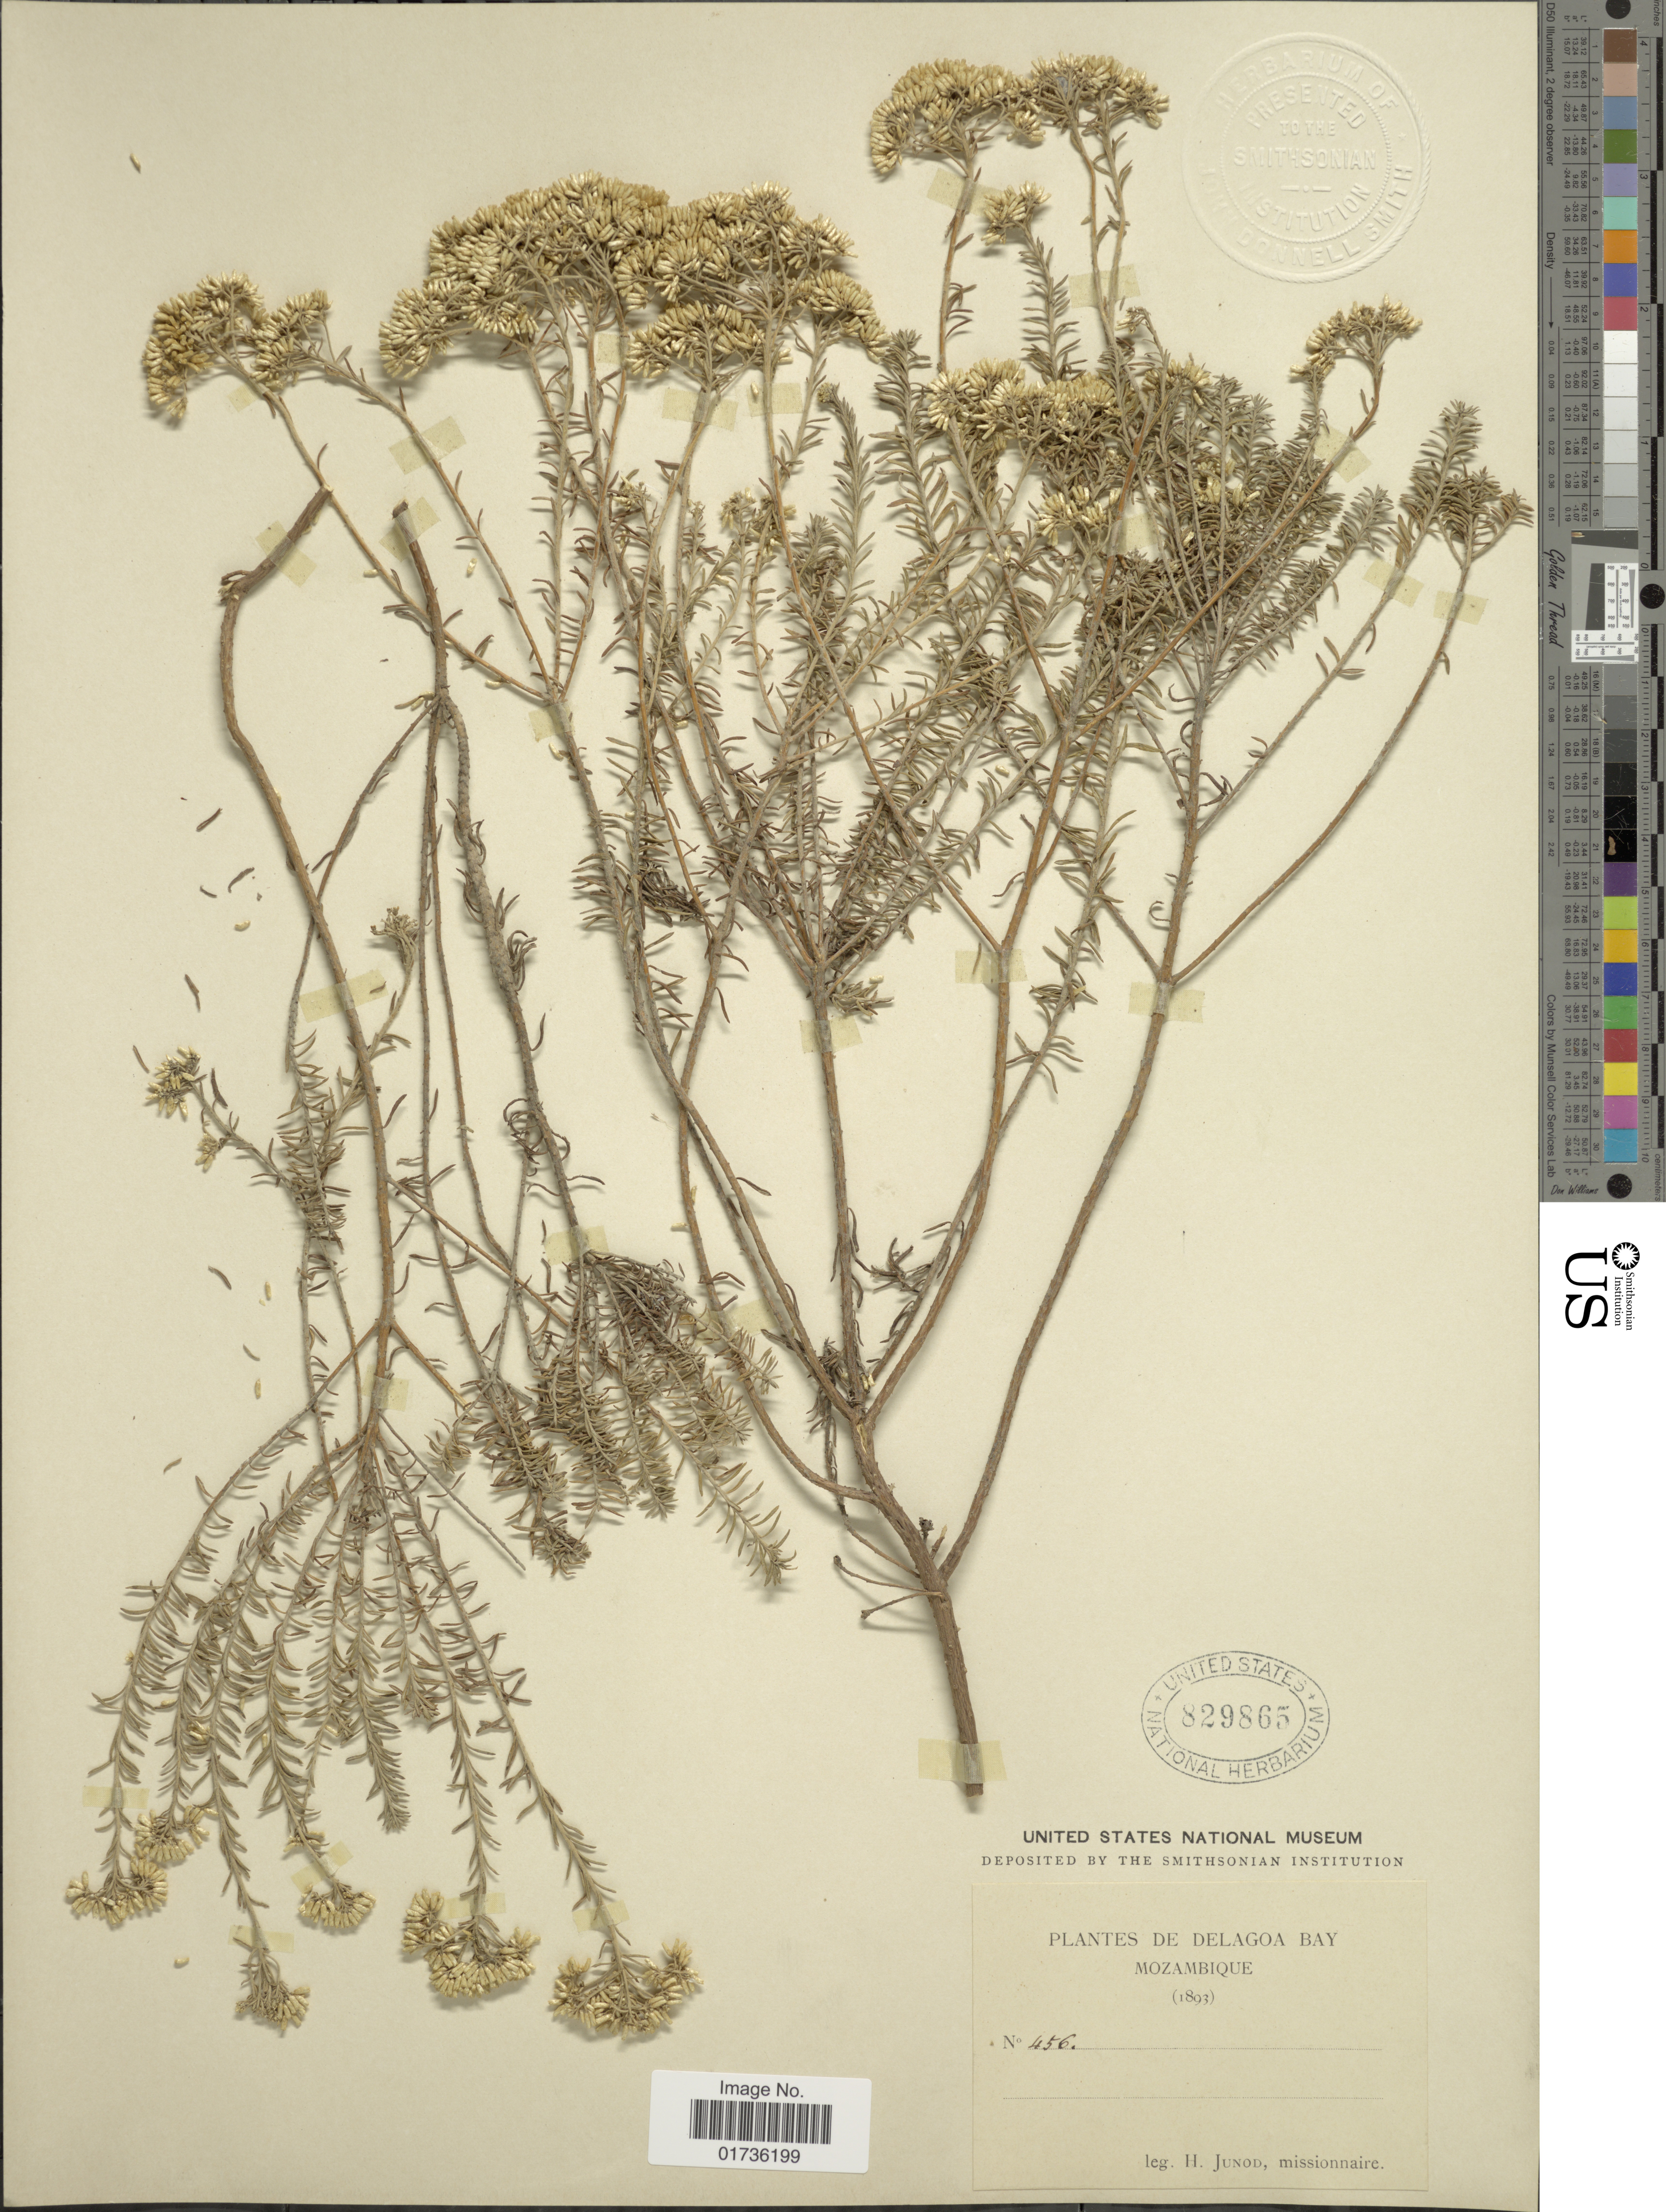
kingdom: Plantae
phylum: Tracheophyta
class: Magnoliopsida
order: Asterales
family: Asteraceae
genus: Achyrocline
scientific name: Achyrocline sp.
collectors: H. Junod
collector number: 456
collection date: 1893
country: Mozambique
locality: De Delagoa Bay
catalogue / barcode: US 829865